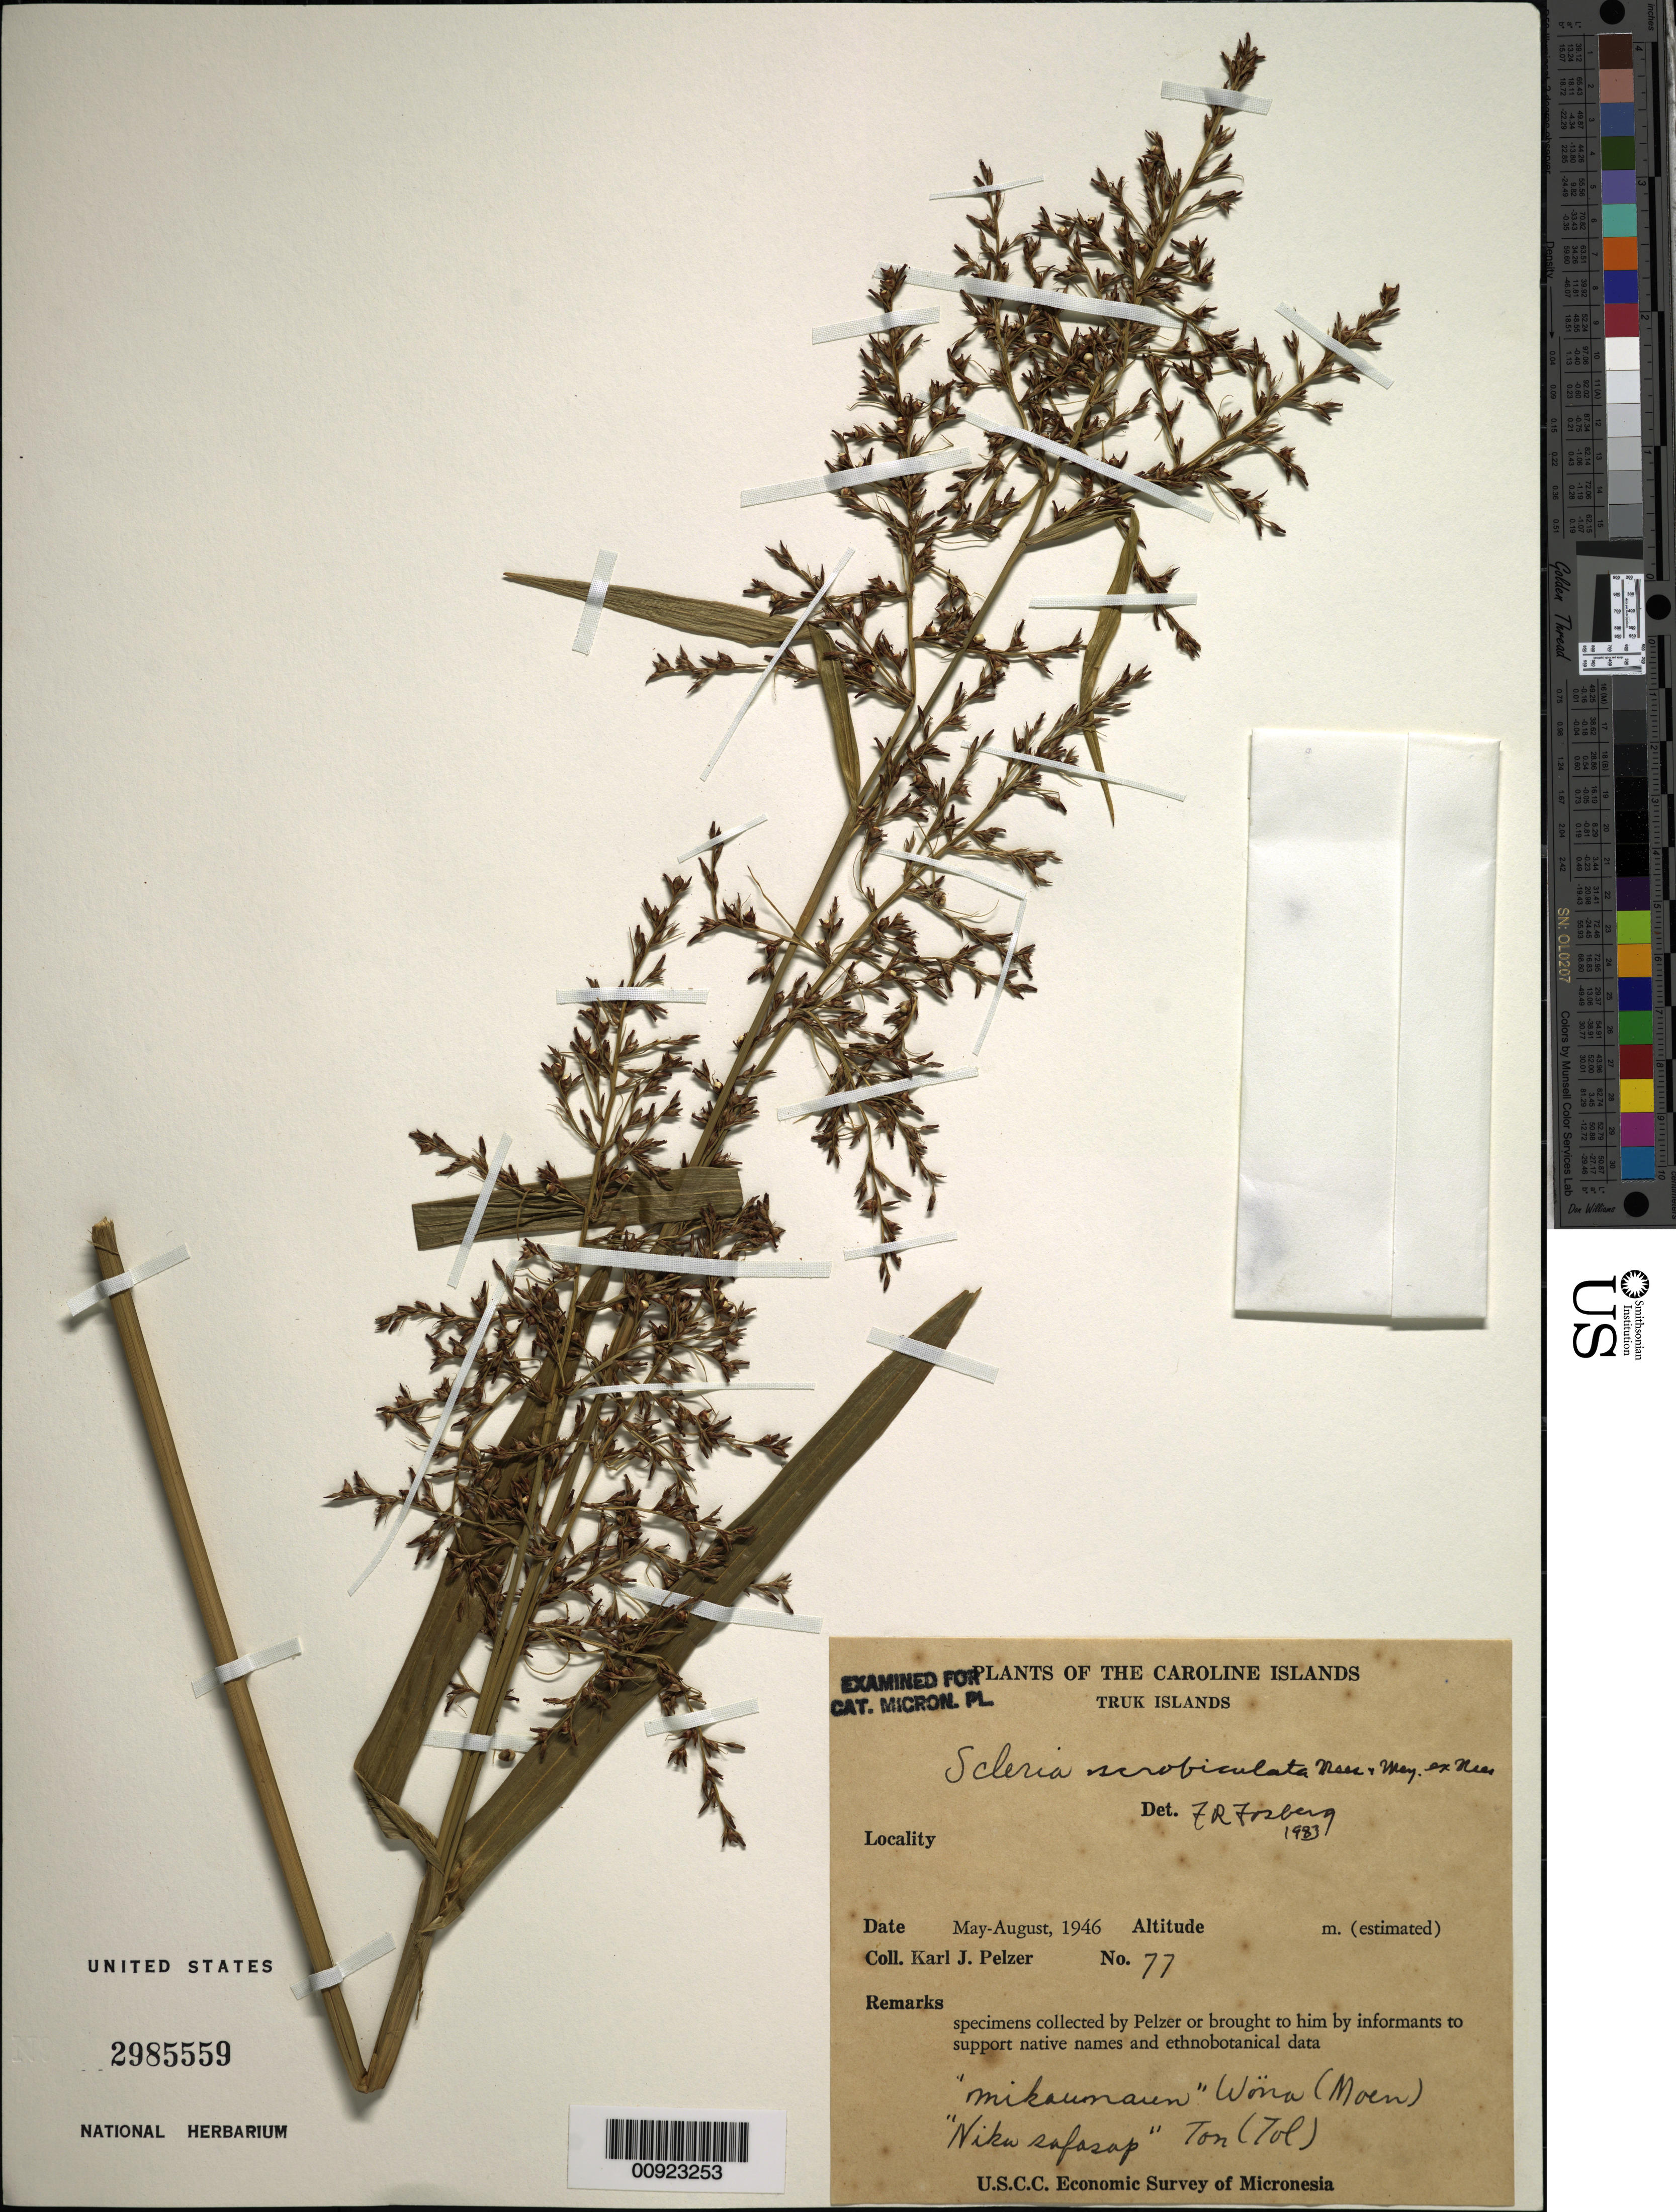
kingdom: Plantae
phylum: Tracheophyta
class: Liliopsida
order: Poales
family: Cyperaceae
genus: Scleria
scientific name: Scleria scrobiculata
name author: Nees & Meyen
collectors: K. J. Pelzer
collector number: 77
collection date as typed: May 1946 to Aug 1946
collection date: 1946-05/1946-08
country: Micronesia, Federated States of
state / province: Truk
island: Moen [Wono]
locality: Also Tol Island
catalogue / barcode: US 2985559